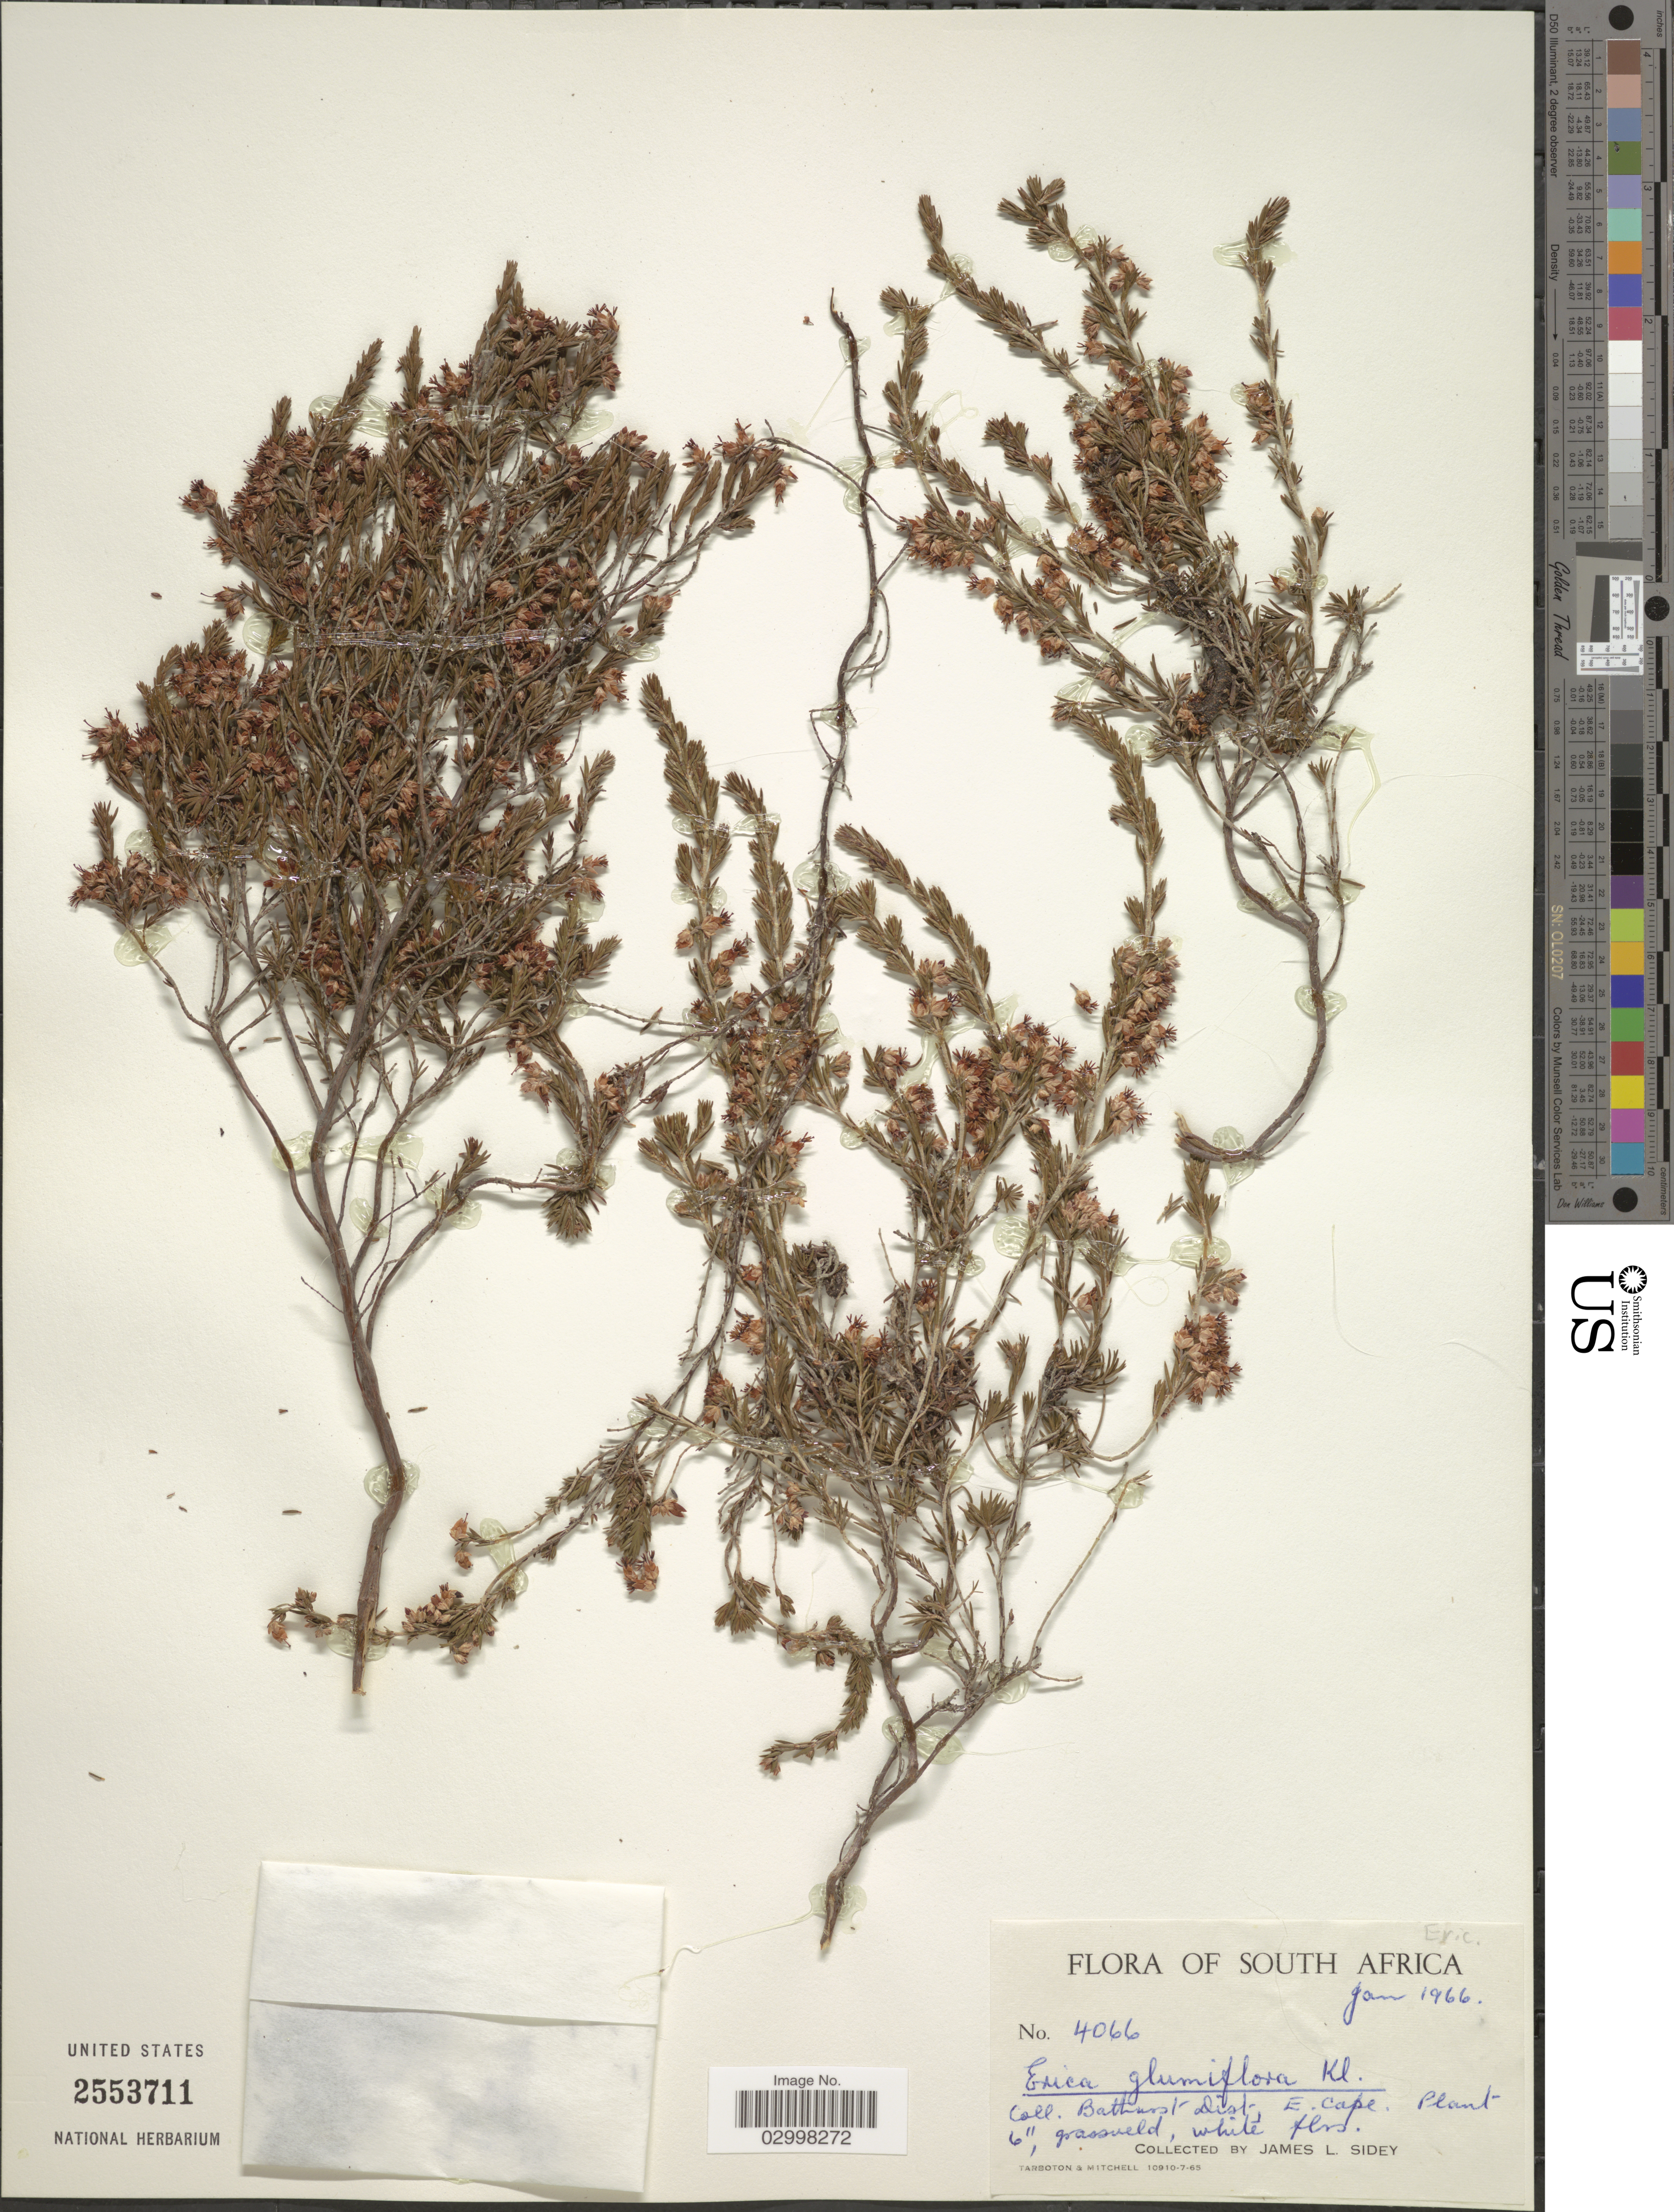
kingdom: Plantae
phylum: Tracheophyta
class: Magnoliopsida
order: Ericales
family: Ericaceae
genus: Erica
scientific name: Erica glumiflora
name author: Klotzsch ex Benth.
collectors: J. L. Sidey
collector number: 4066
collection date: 1966-01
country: South Africa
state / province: Eastern Cape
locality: Coll. Bathurst Dist, E. Cape.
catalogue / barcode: US 2553711